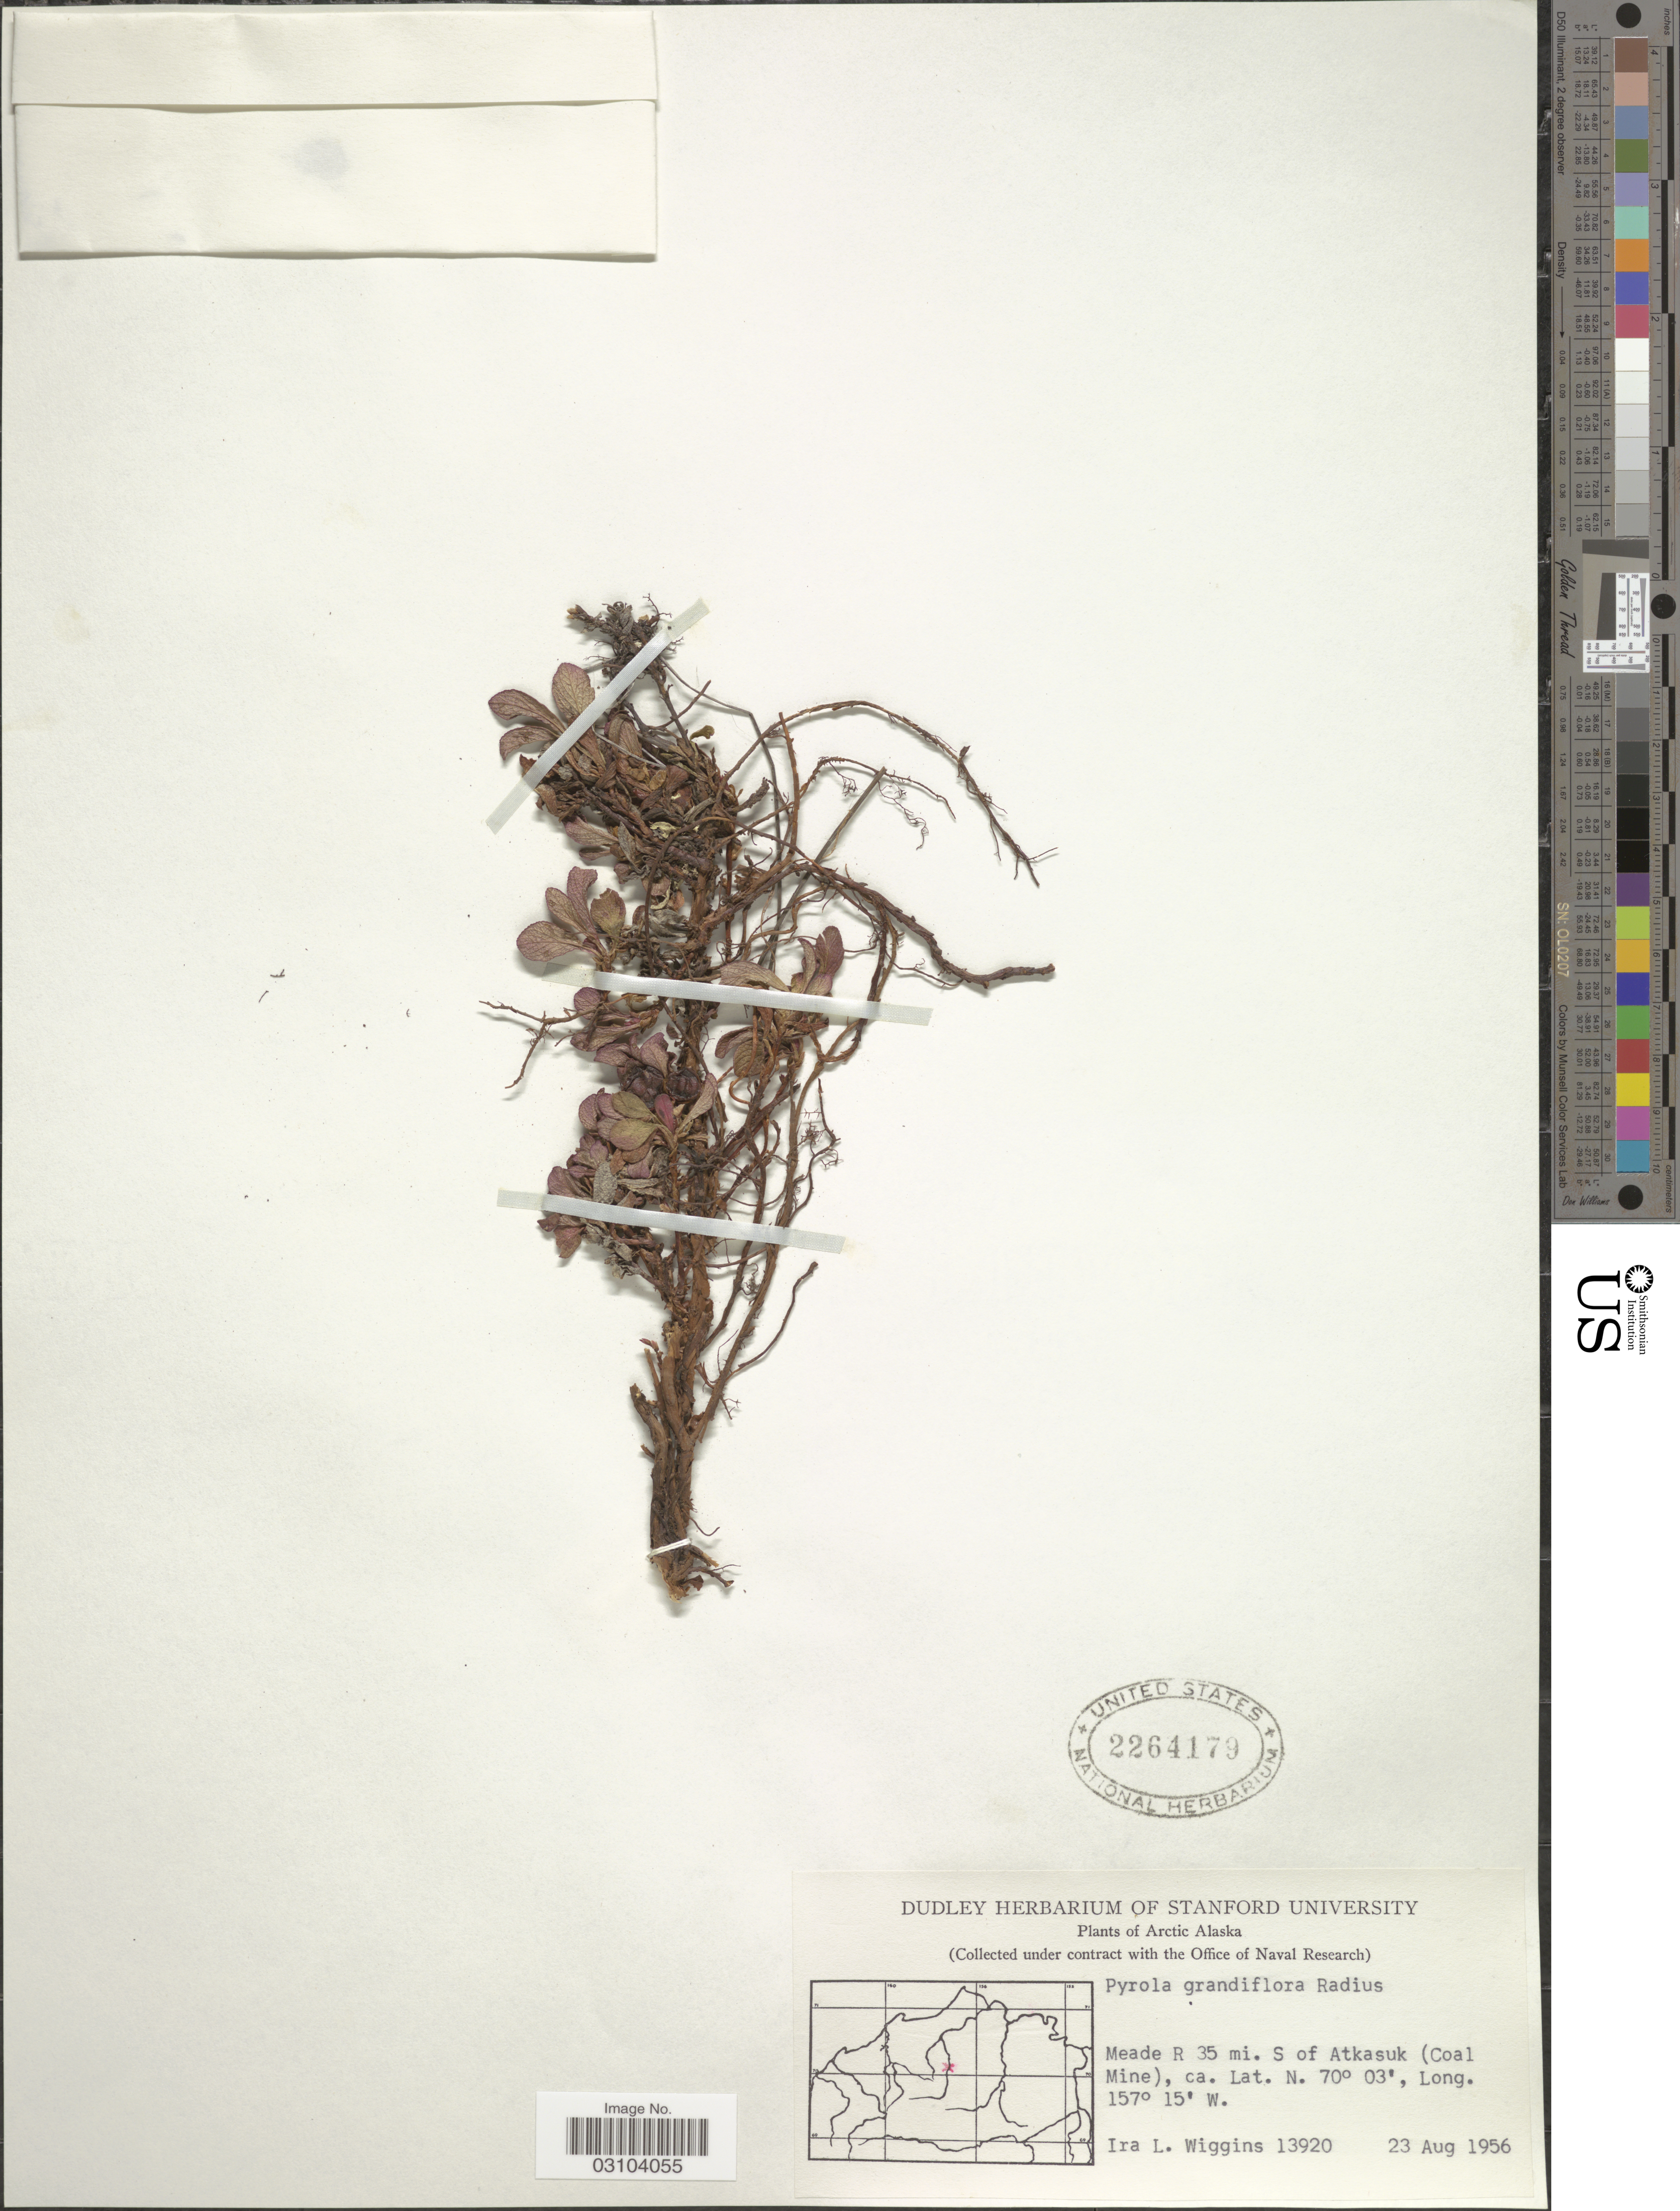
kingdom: Plantae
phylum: Tracheophyta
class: Magnoliopsida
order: Ericales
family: Ericaceae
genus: Pyrola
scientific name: Pyrola grandiflora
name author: Radius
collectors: I. L. Wiggins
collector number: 13920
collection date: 1956-08-23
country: United States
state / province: Alaska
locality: Arctic Alaska. Meade R 35 mi. S of Atkasuk (Coal Mine).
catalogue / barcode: US 2264179